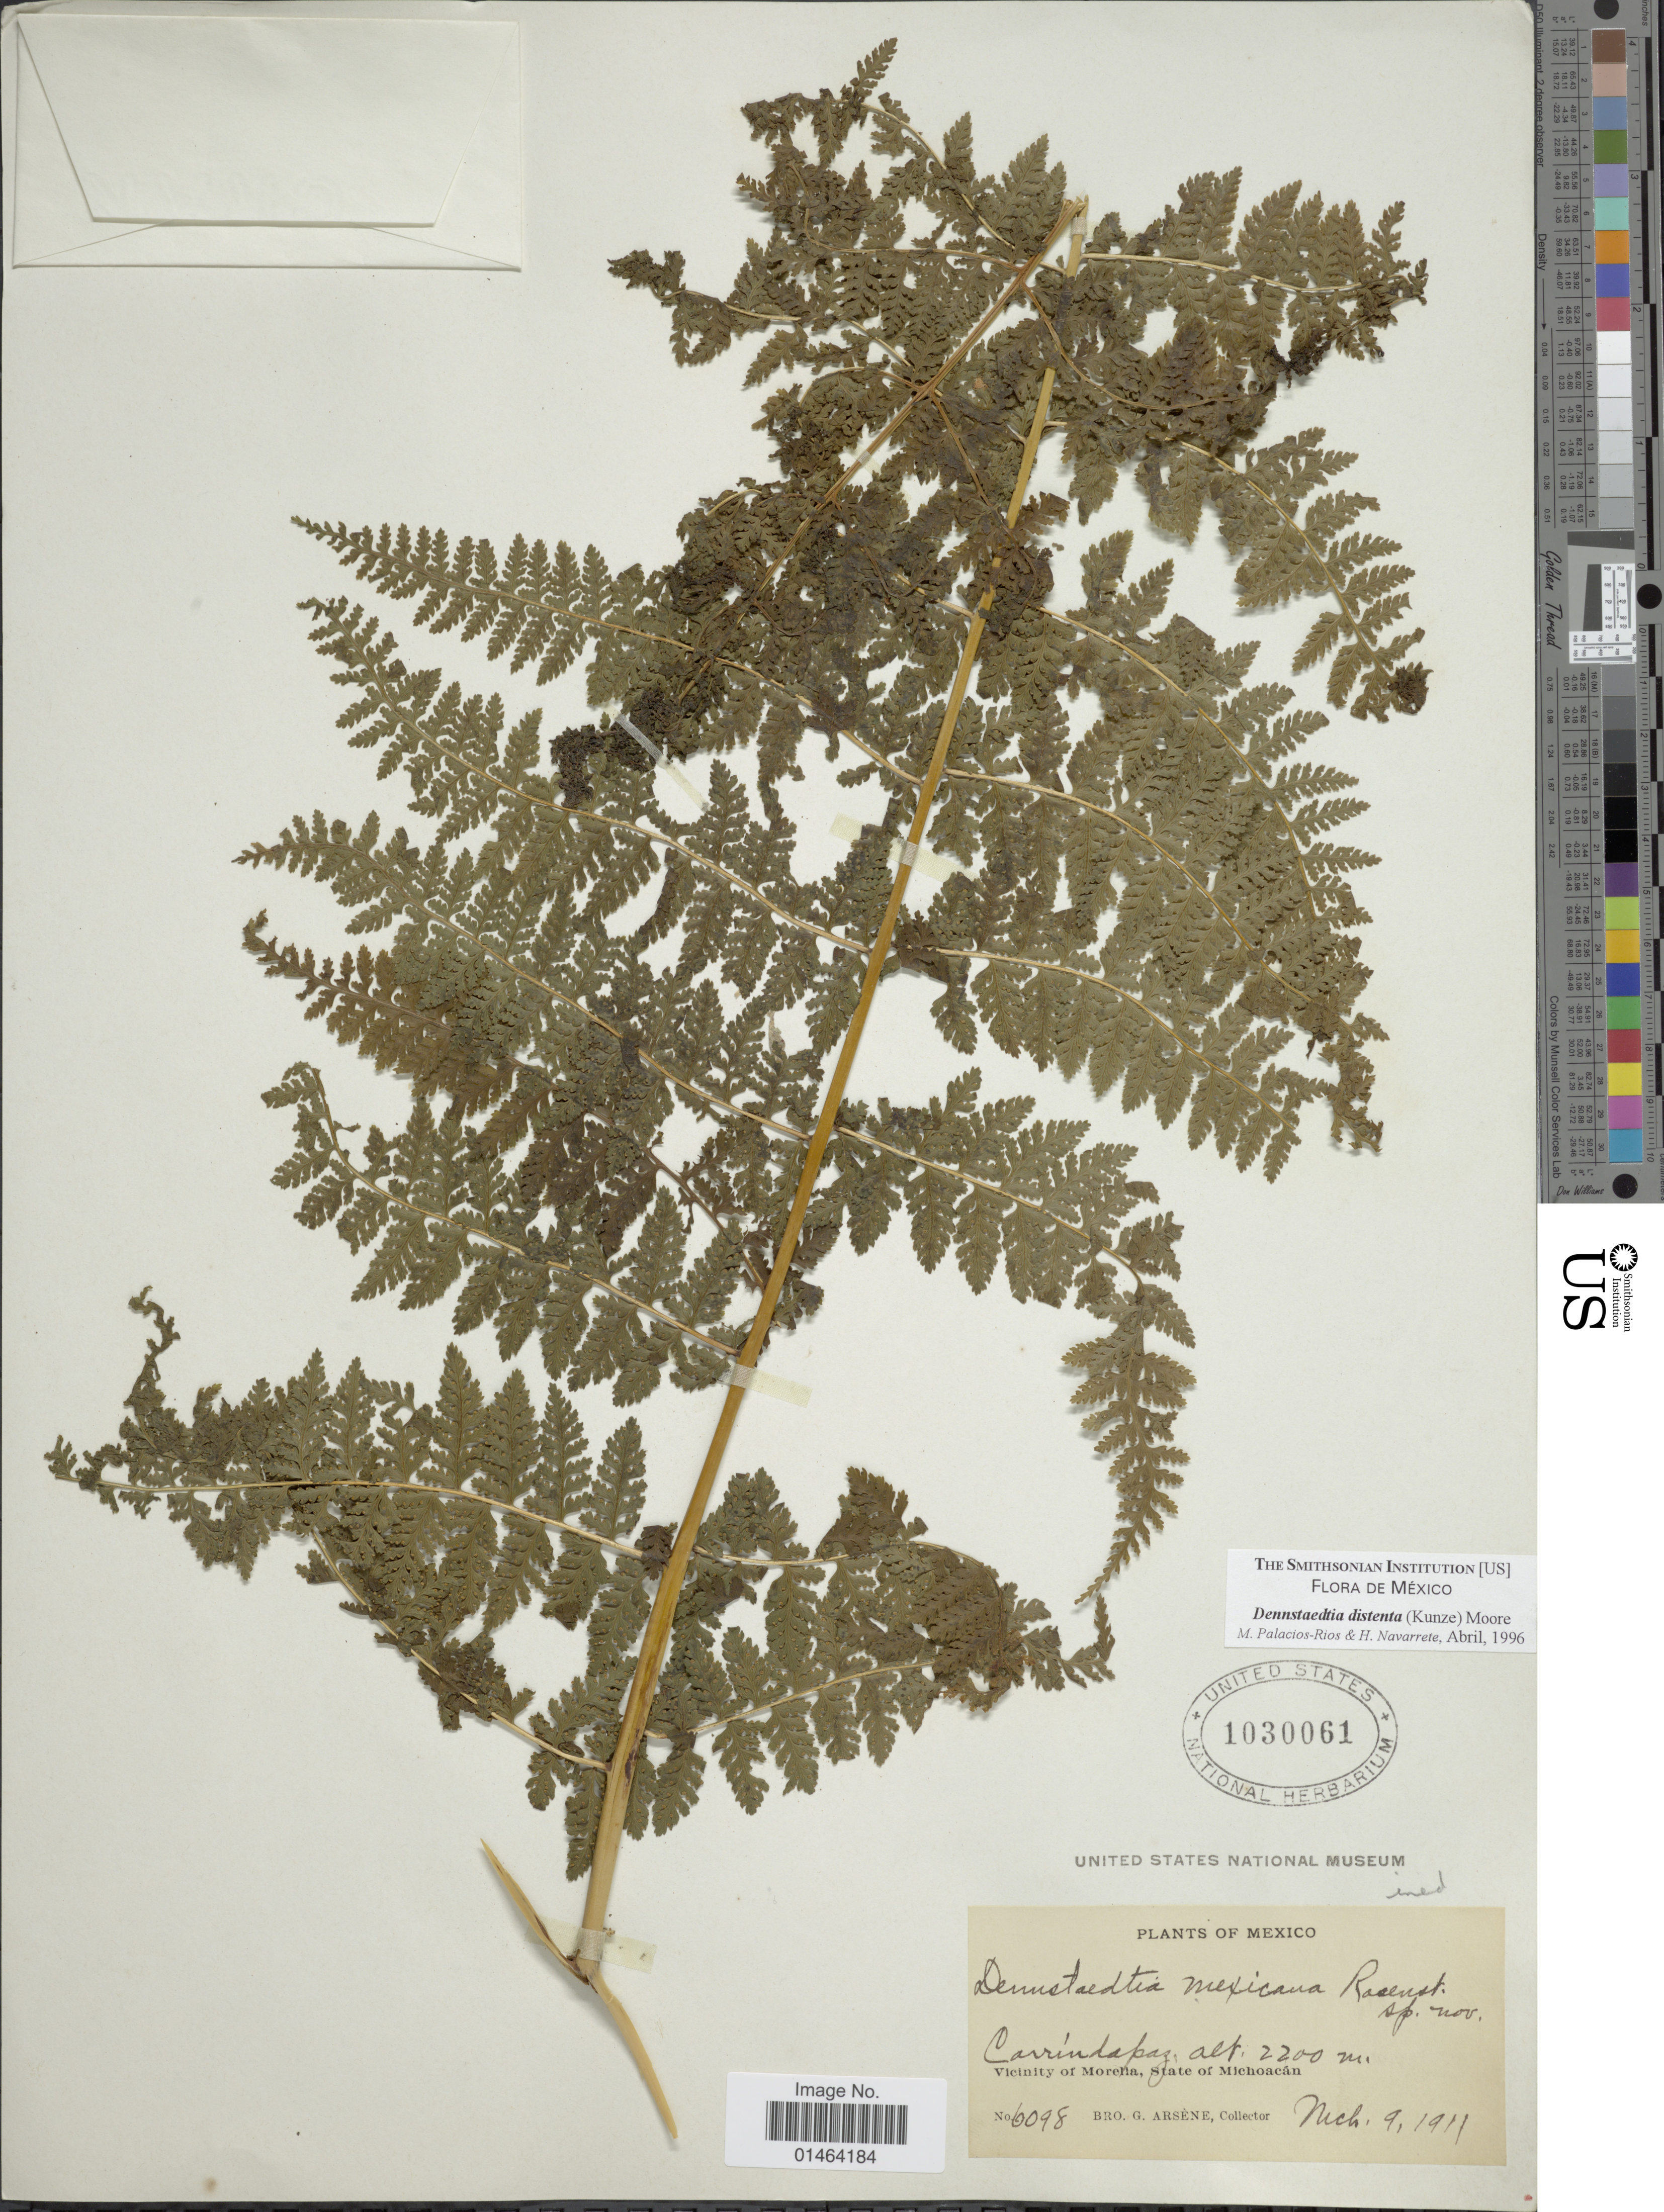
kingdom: Plantae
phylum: Tracheophyta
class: Polypodiopsida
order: Polypodiales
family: Dennstaedtiaceae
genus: Dennstaedtia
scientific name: Dennstaedtia distenta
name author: (Kunze) T. Moore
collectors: Bro. G. Arsène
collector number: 6098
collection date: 1911-03-09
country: Mexico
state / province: Michoacán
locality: Carríndapaz. Vicinity of Morella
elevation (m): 2200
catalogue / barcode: US 1030061